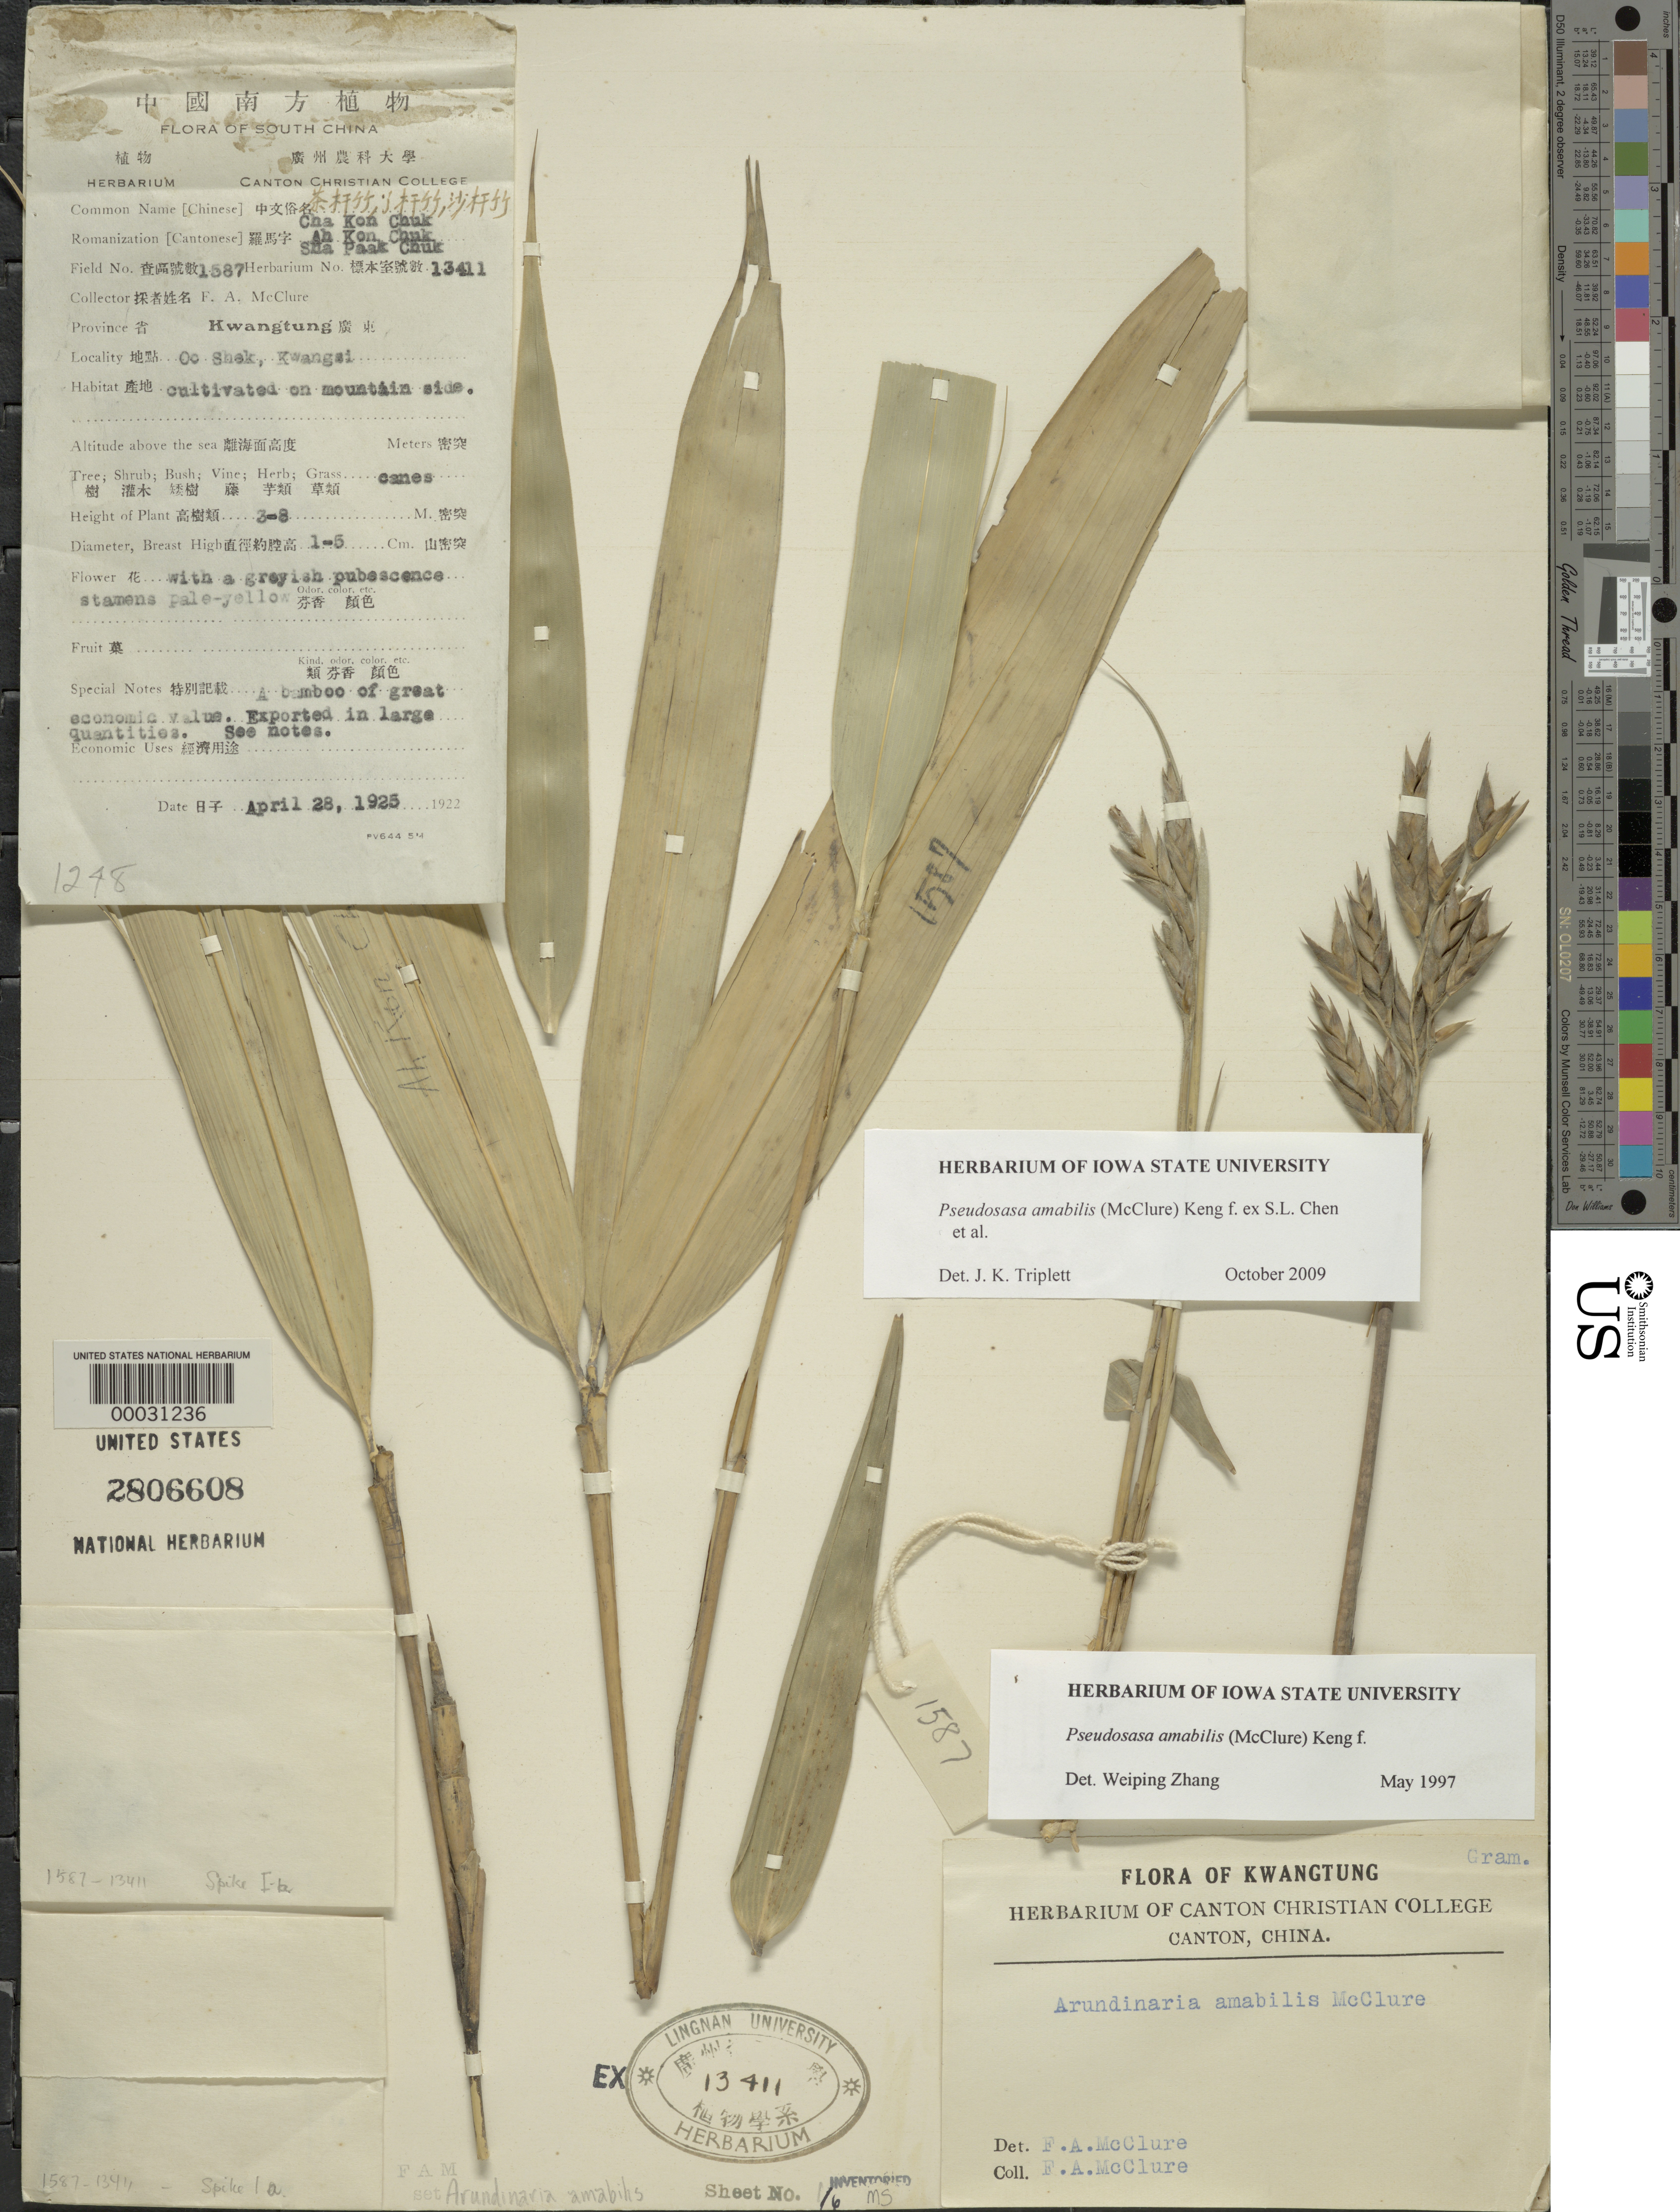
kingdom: Plantae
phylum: Tracheophyta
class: Liliopsida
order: Poales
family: Poaceae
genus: Pseudosasa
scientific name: Pseudosasa amabilis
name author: (McClure) Keng f.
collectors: F. A. McClure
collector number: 1587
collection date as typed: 28 Apr 1925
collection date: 1925-04-28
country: China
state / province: Guangdong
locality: Kwangai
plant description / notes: Additional paratype material of Lingnan University Herbarium # 13411.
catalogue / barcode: US 2806608